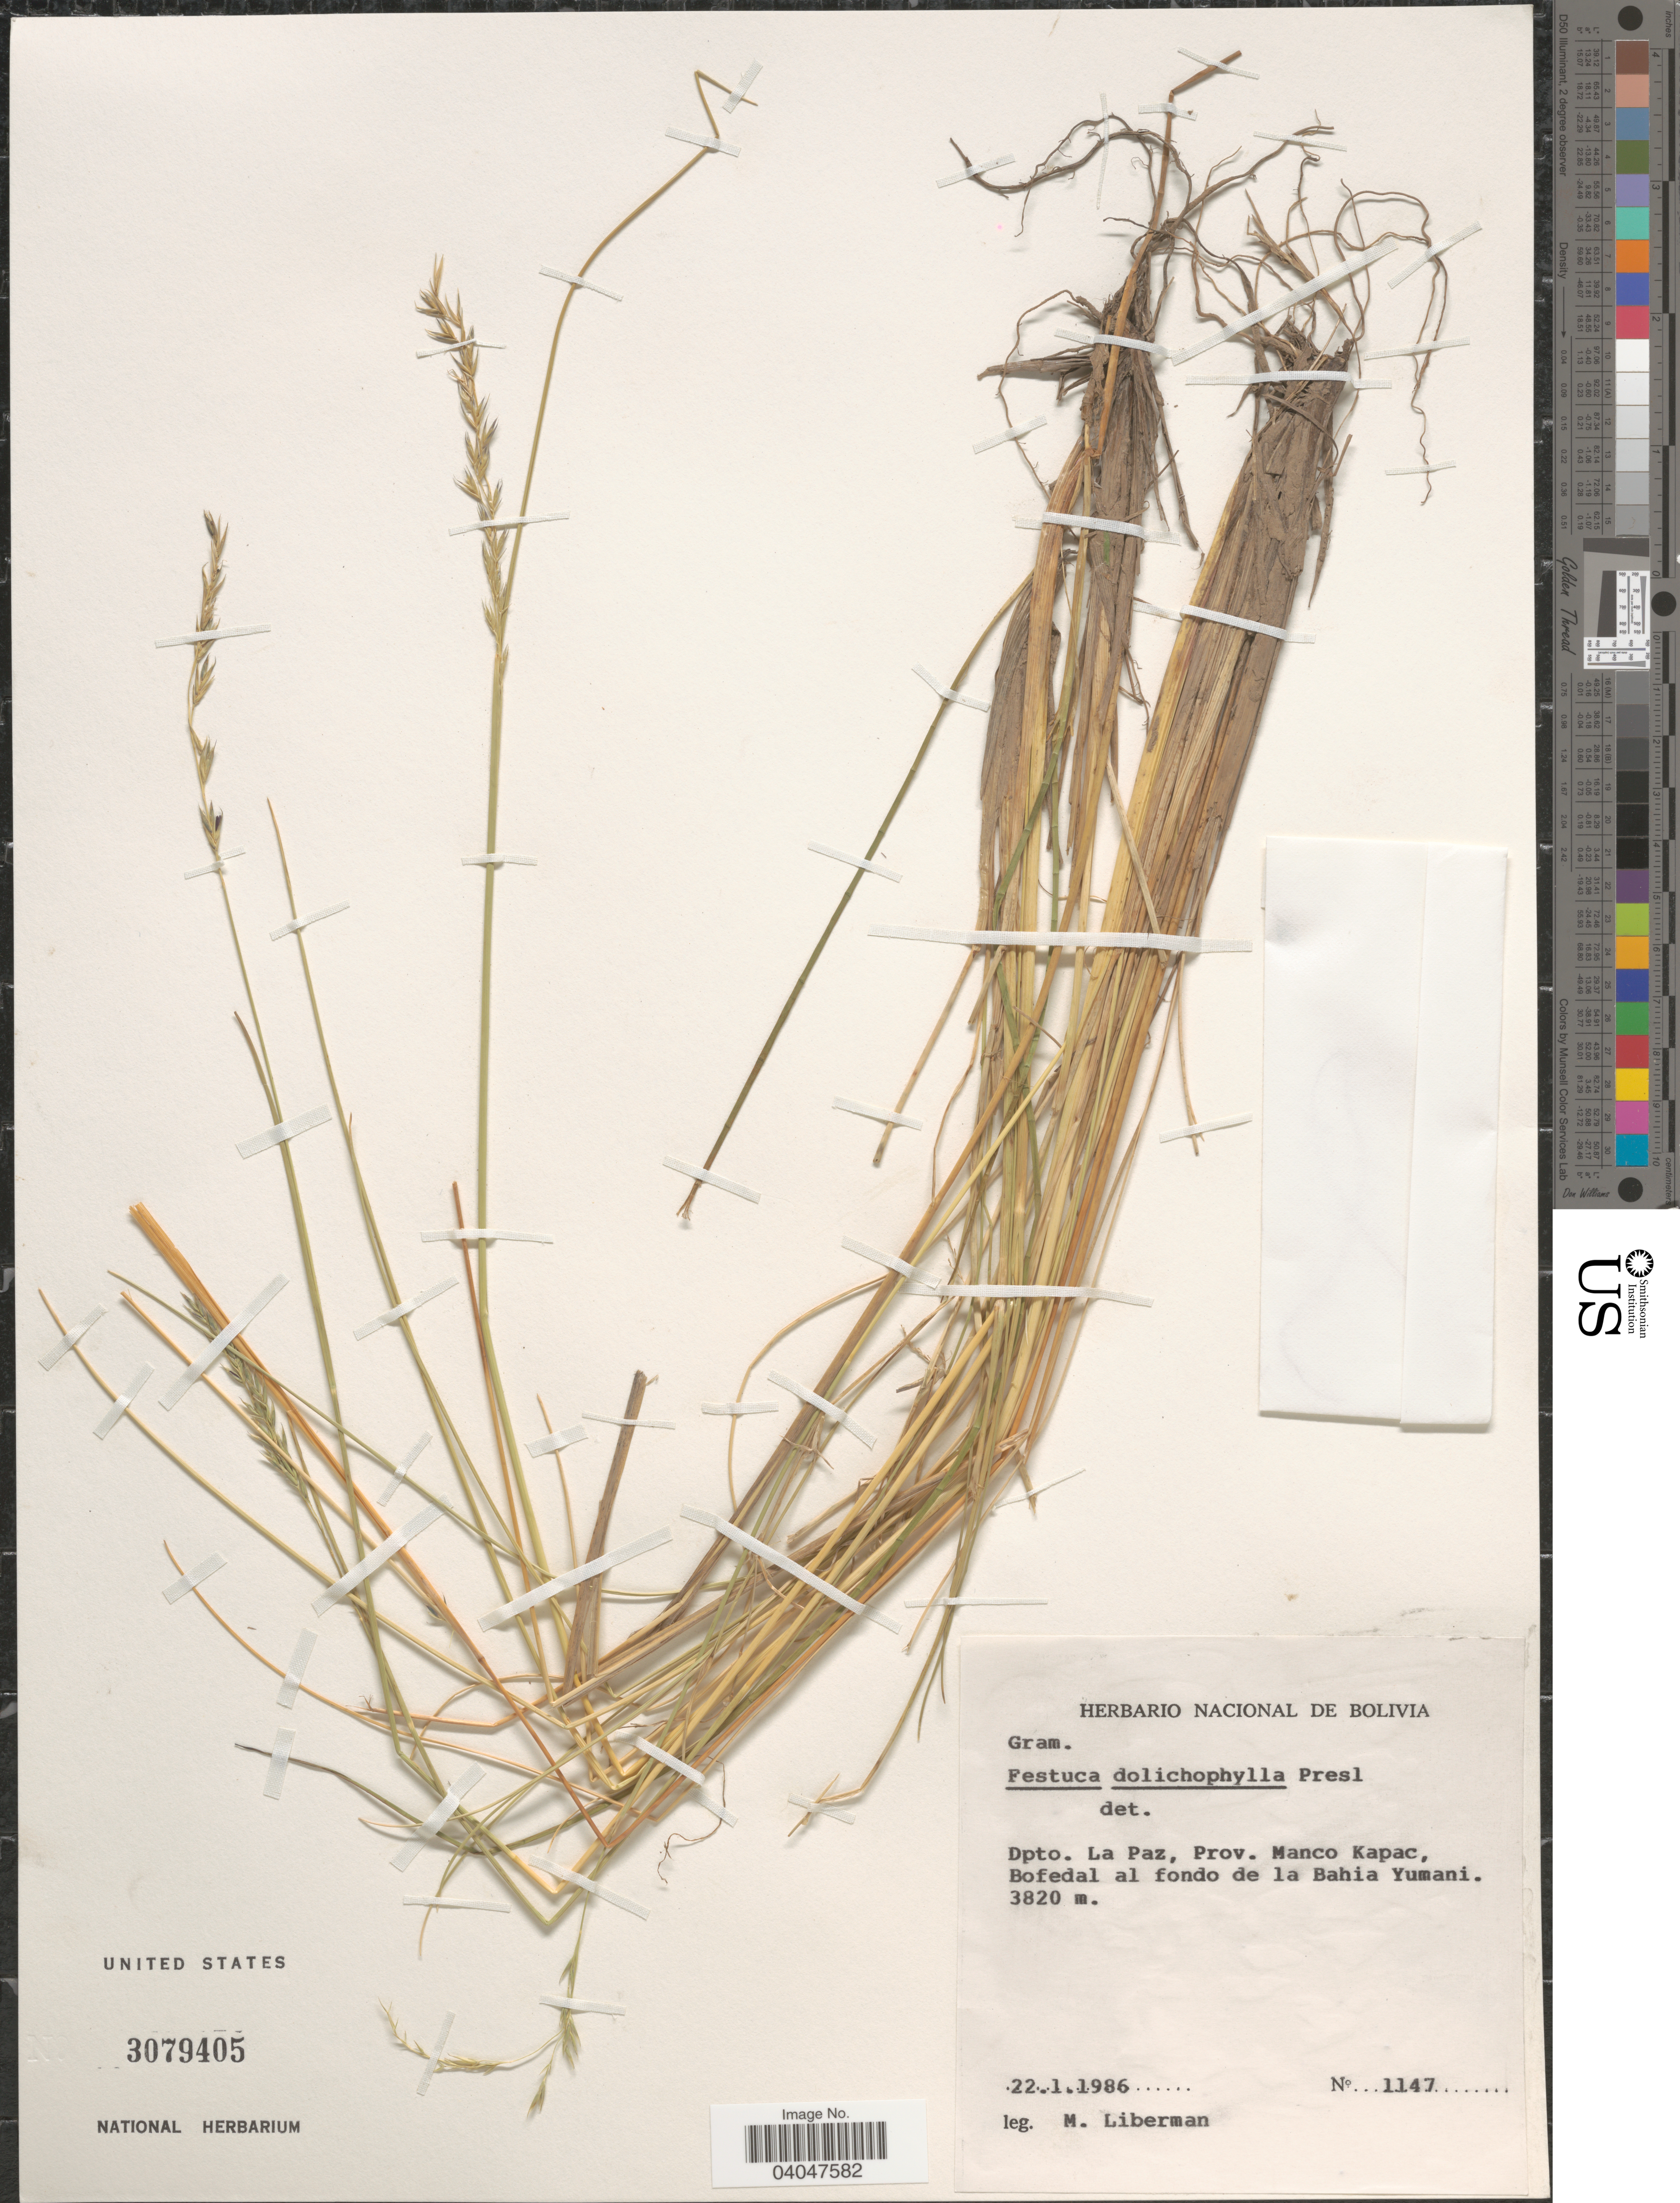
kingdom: Plantae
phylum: Tracheophyta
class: Liliopsida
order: Poales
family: Poaceae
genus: Festuca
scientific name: Festuca dolichophylla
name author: J. Presl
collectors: M. Liberman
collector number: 1147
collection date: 1986-01-22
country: Bolivia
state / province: La Paz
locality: Dpto. La Paz, Prov. Manco Kapac, Bofedal al fondo de la Bahia Yumani.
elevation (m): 3820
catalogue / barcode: US 3079405